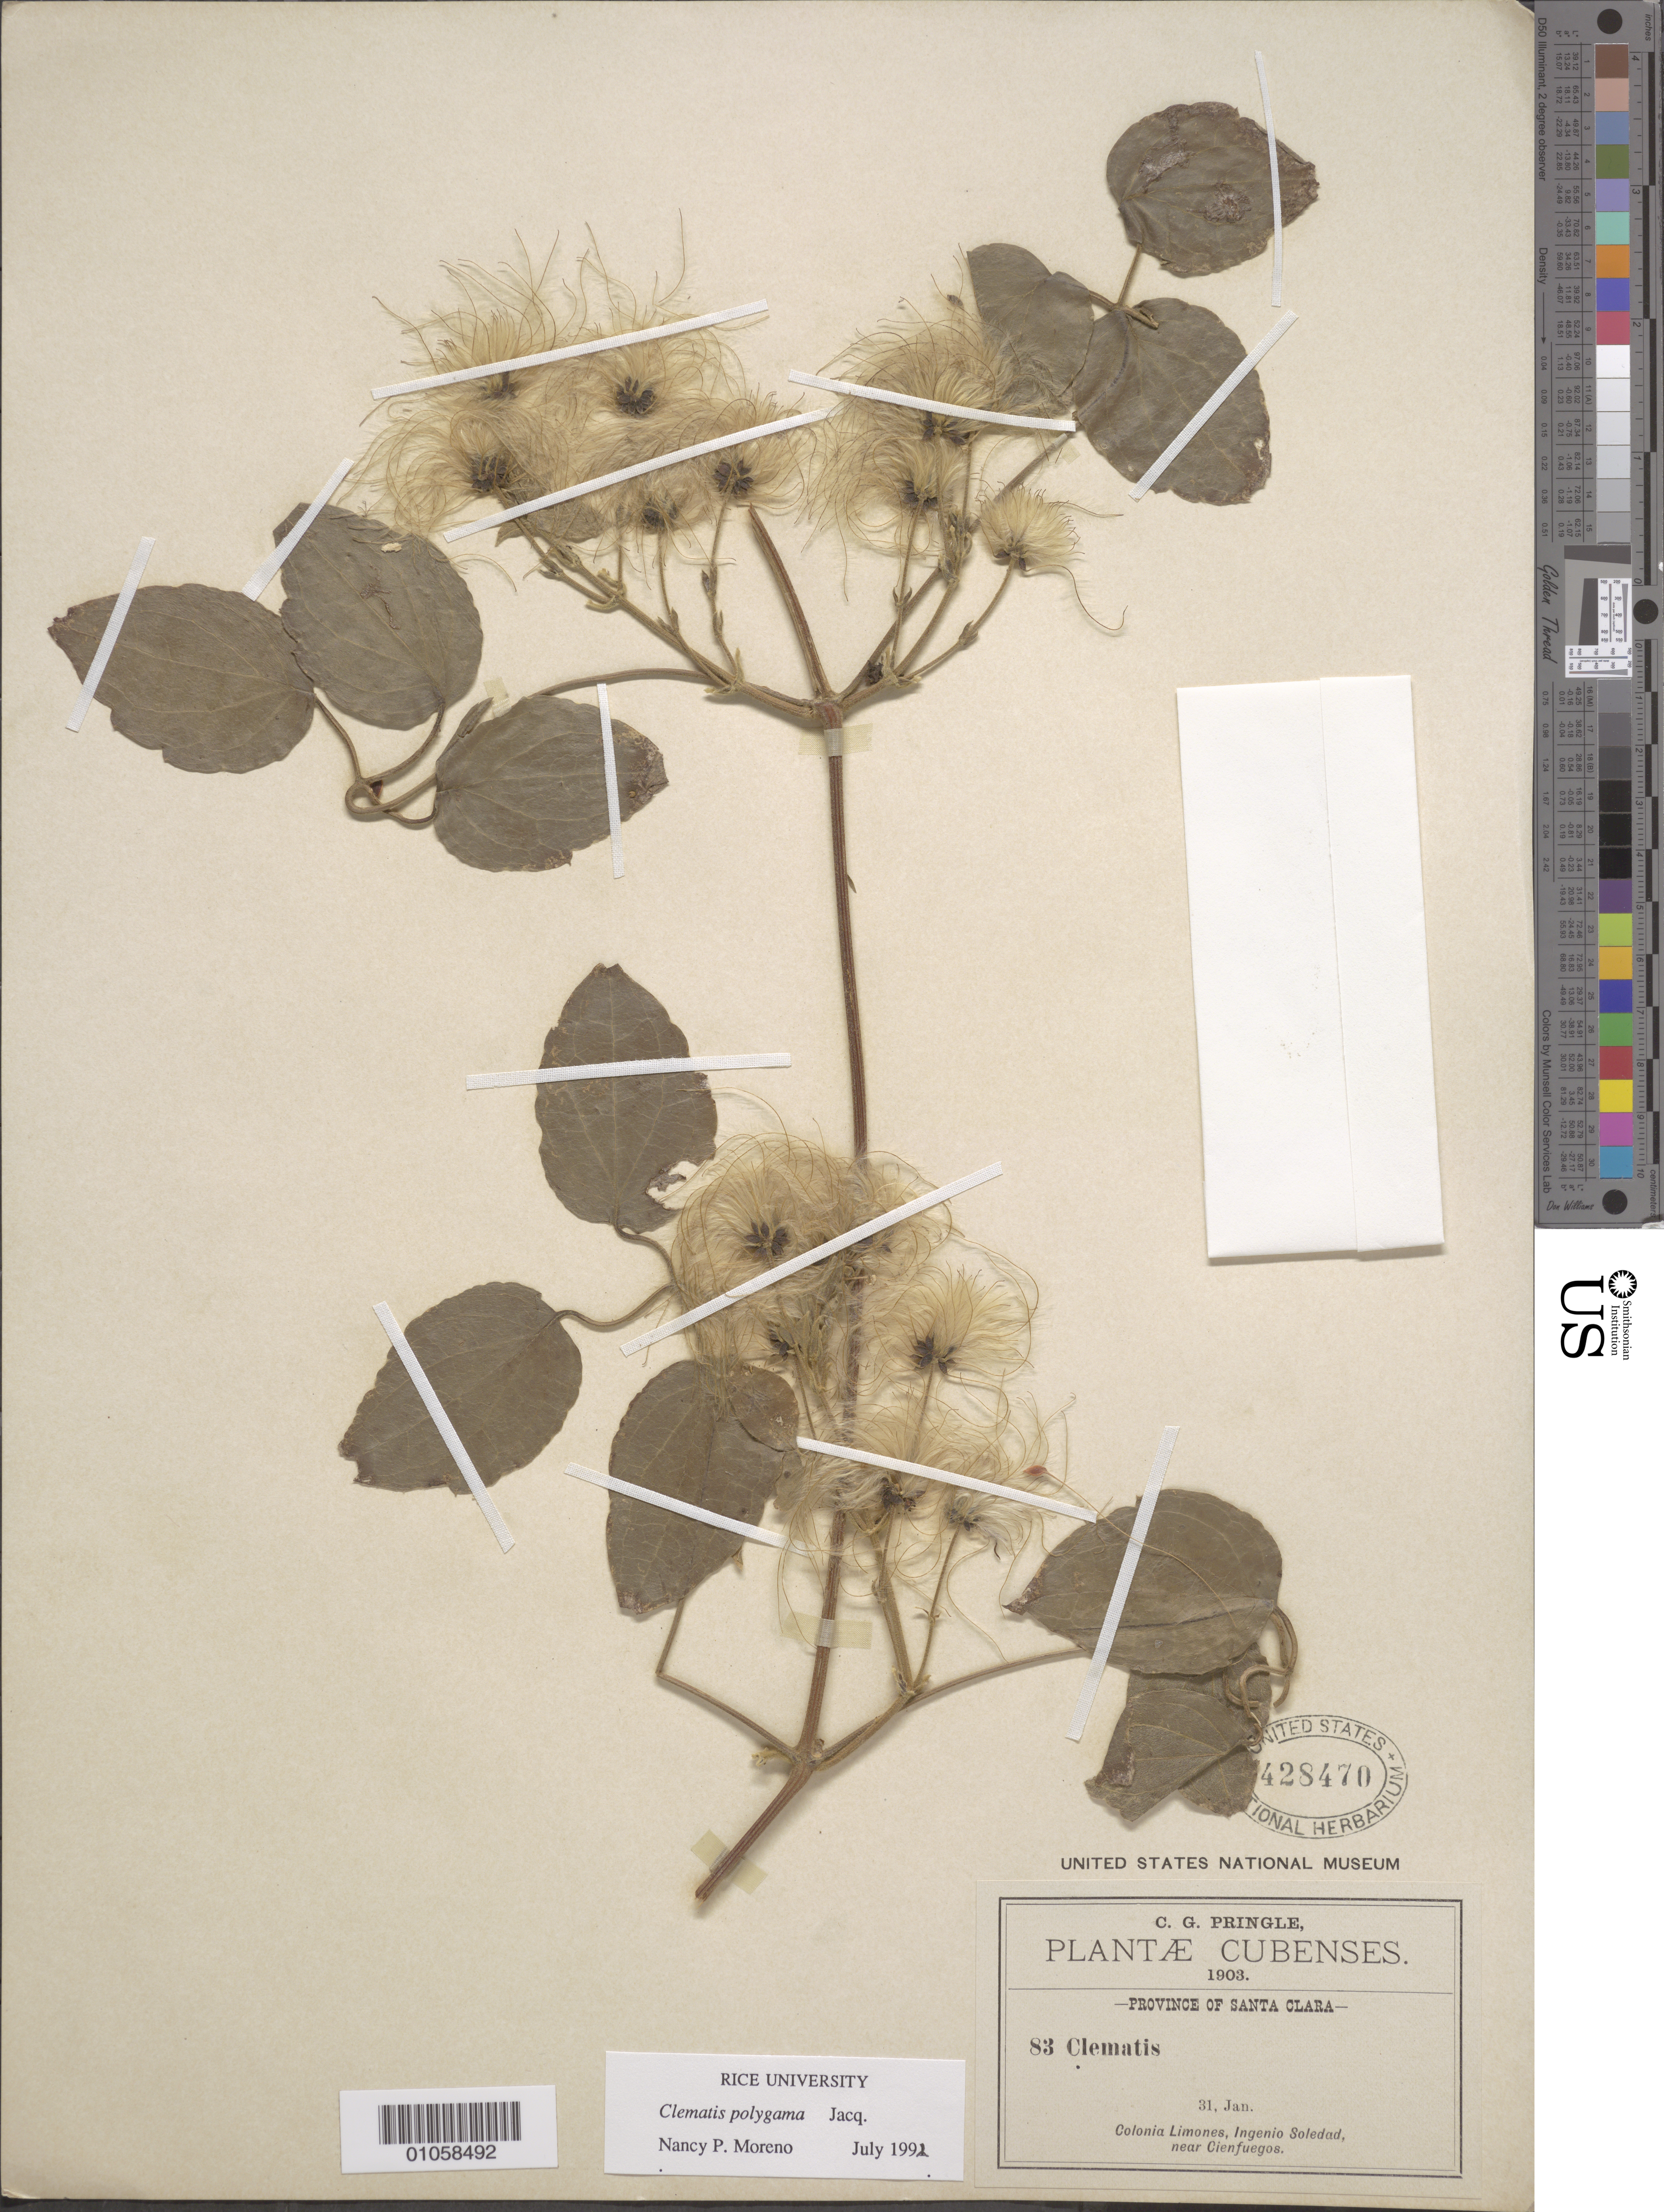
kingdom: Plantae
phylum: Tracheophyta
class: Magnoliopsida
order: Ranunculales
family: Ranunculaceae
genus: Clematis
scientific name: Clematis polygama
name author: Jacq.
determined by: Moreno, N. P.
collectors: C. G. Pringle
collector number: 83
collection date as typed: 31 Jan 1903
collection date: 1903-01-31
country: Cuba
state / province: Cienfuegos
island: Cuba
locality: Colonia Limones, Ingenio Soledad, near Cienfuegos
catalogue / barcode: US 428470